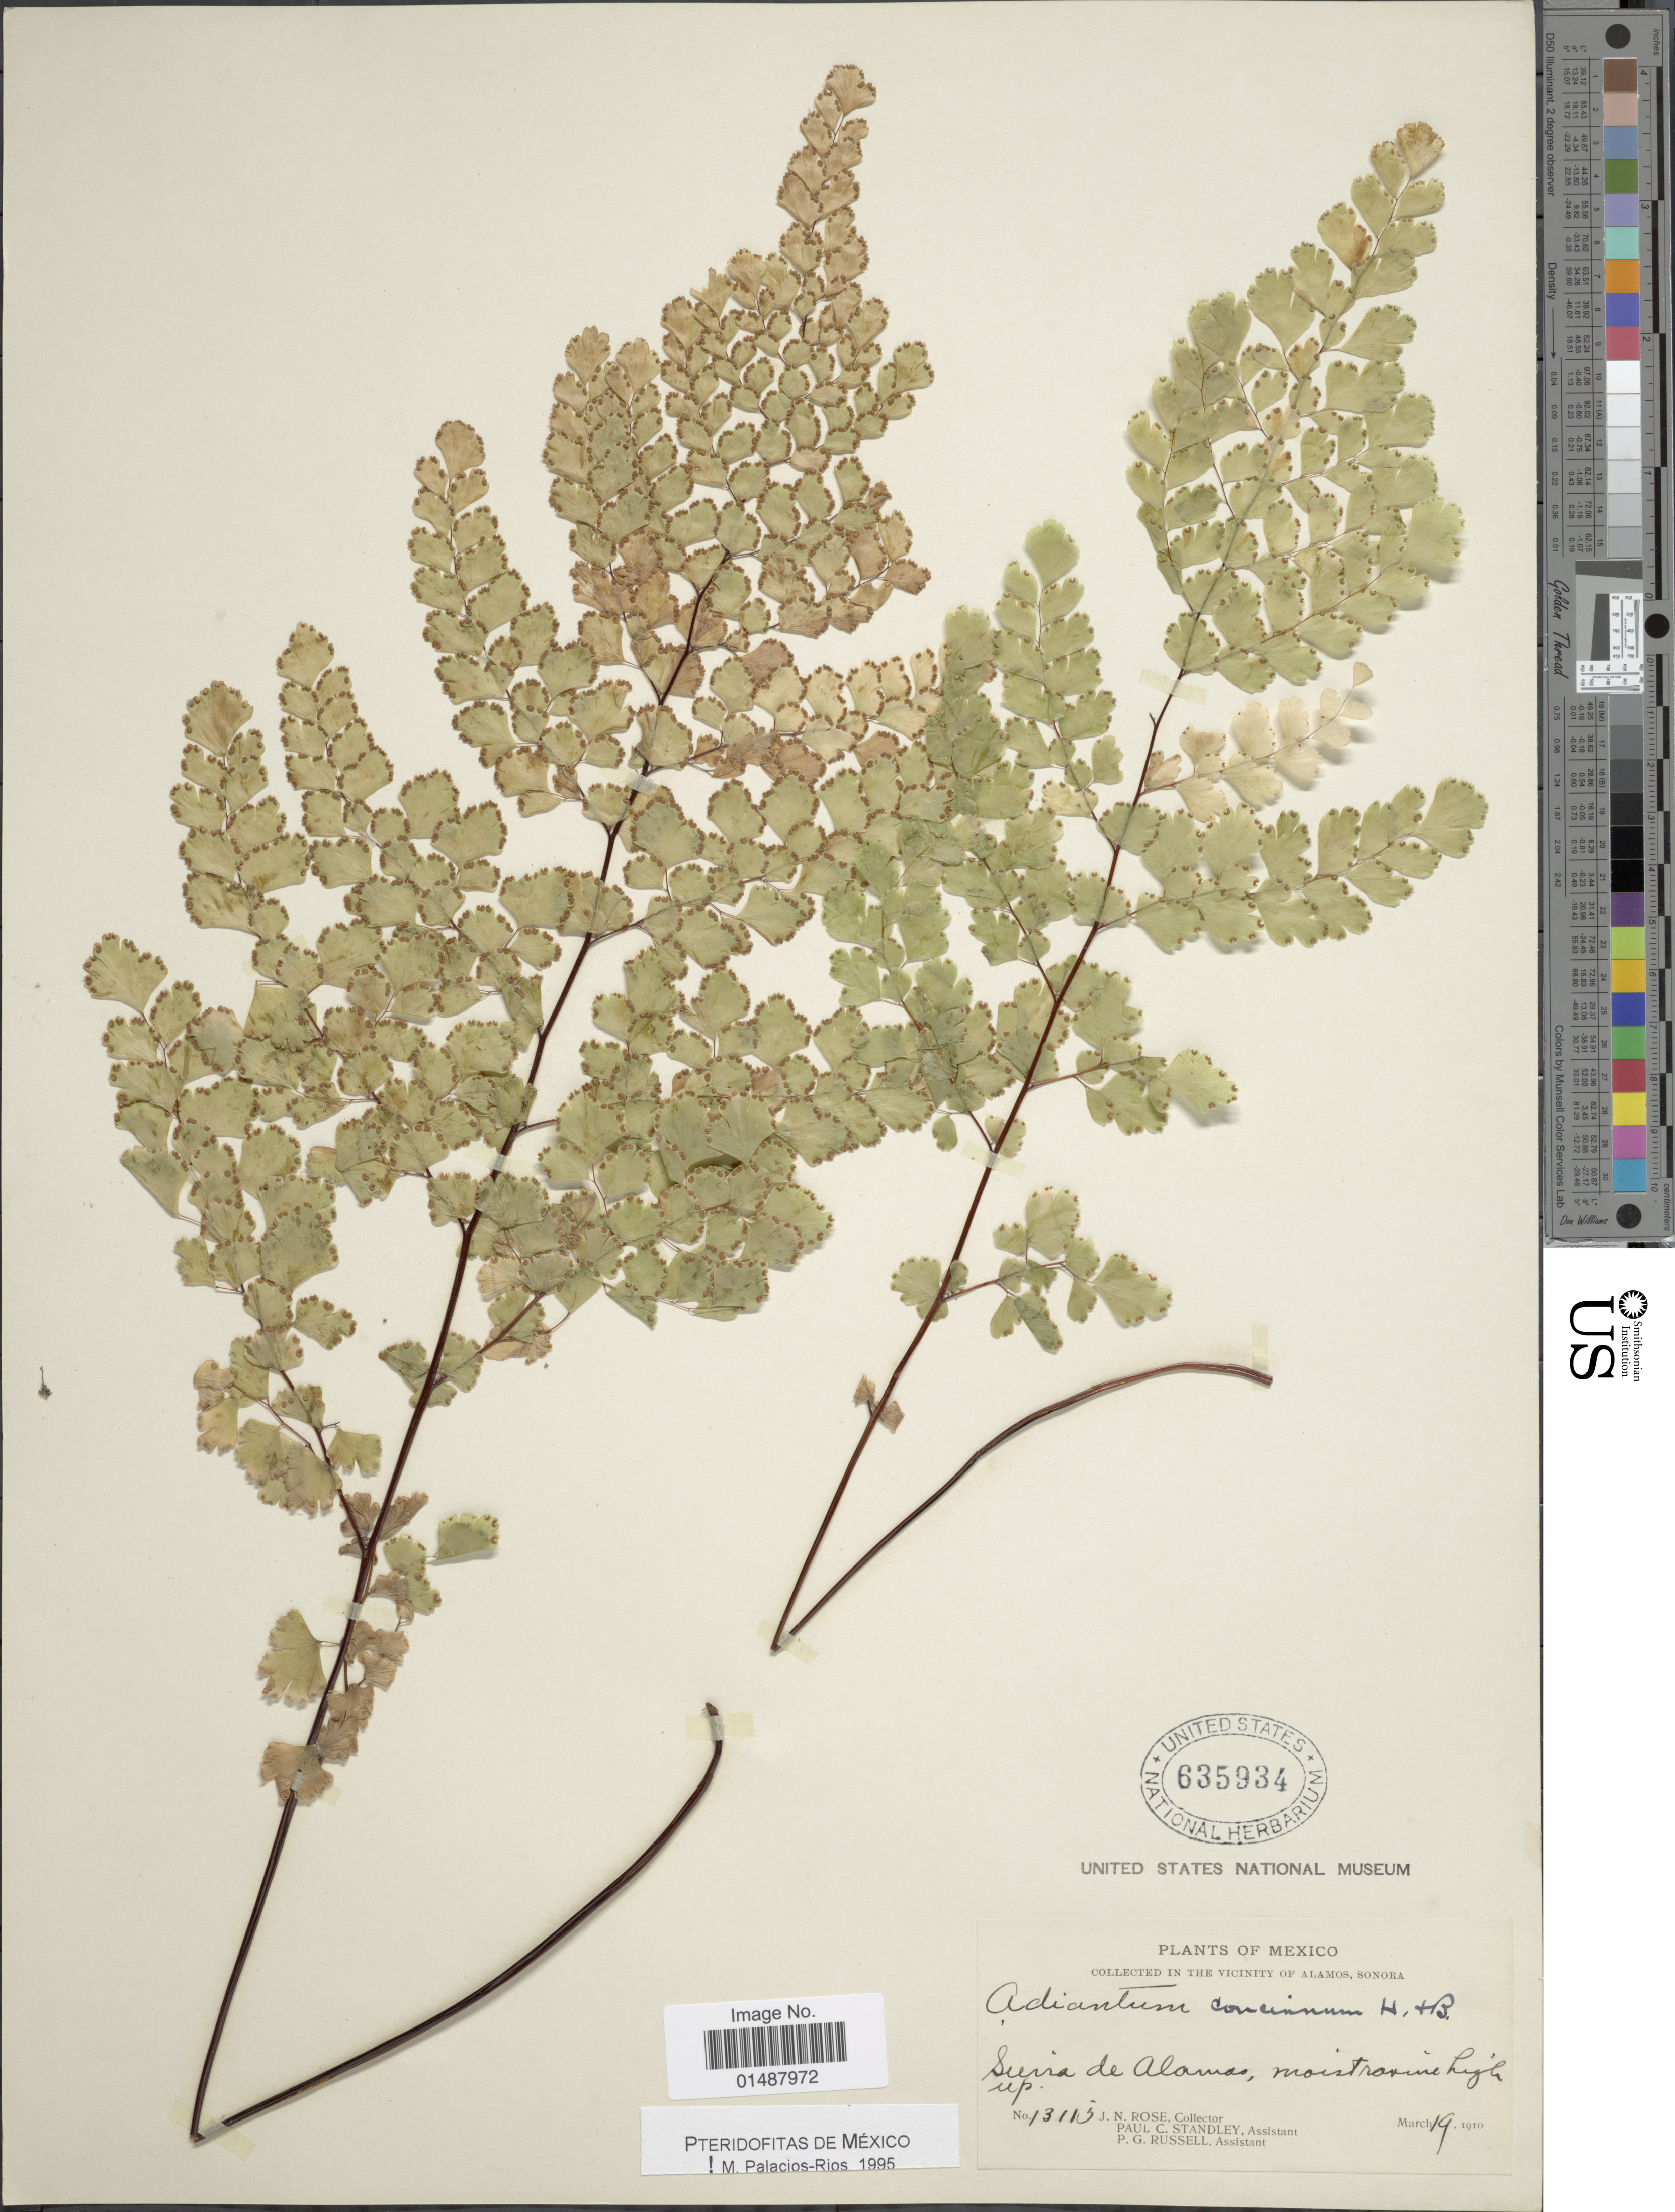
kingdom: Plantae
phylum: Tracheophyta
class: Polypodiopsida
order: Polypodiales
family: Pteridaceae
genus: Adiantum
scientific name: Adiantum concinnum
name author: Humb. & Bonpl. ex Willd.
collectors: J. N. Rose, P. C. Standley & P. G. Russell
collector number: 13115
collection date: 1910-03-19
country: Mexico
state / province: Sonora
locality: In the vicinity of Alamos, sierra de Alamos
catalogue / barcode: US 635934